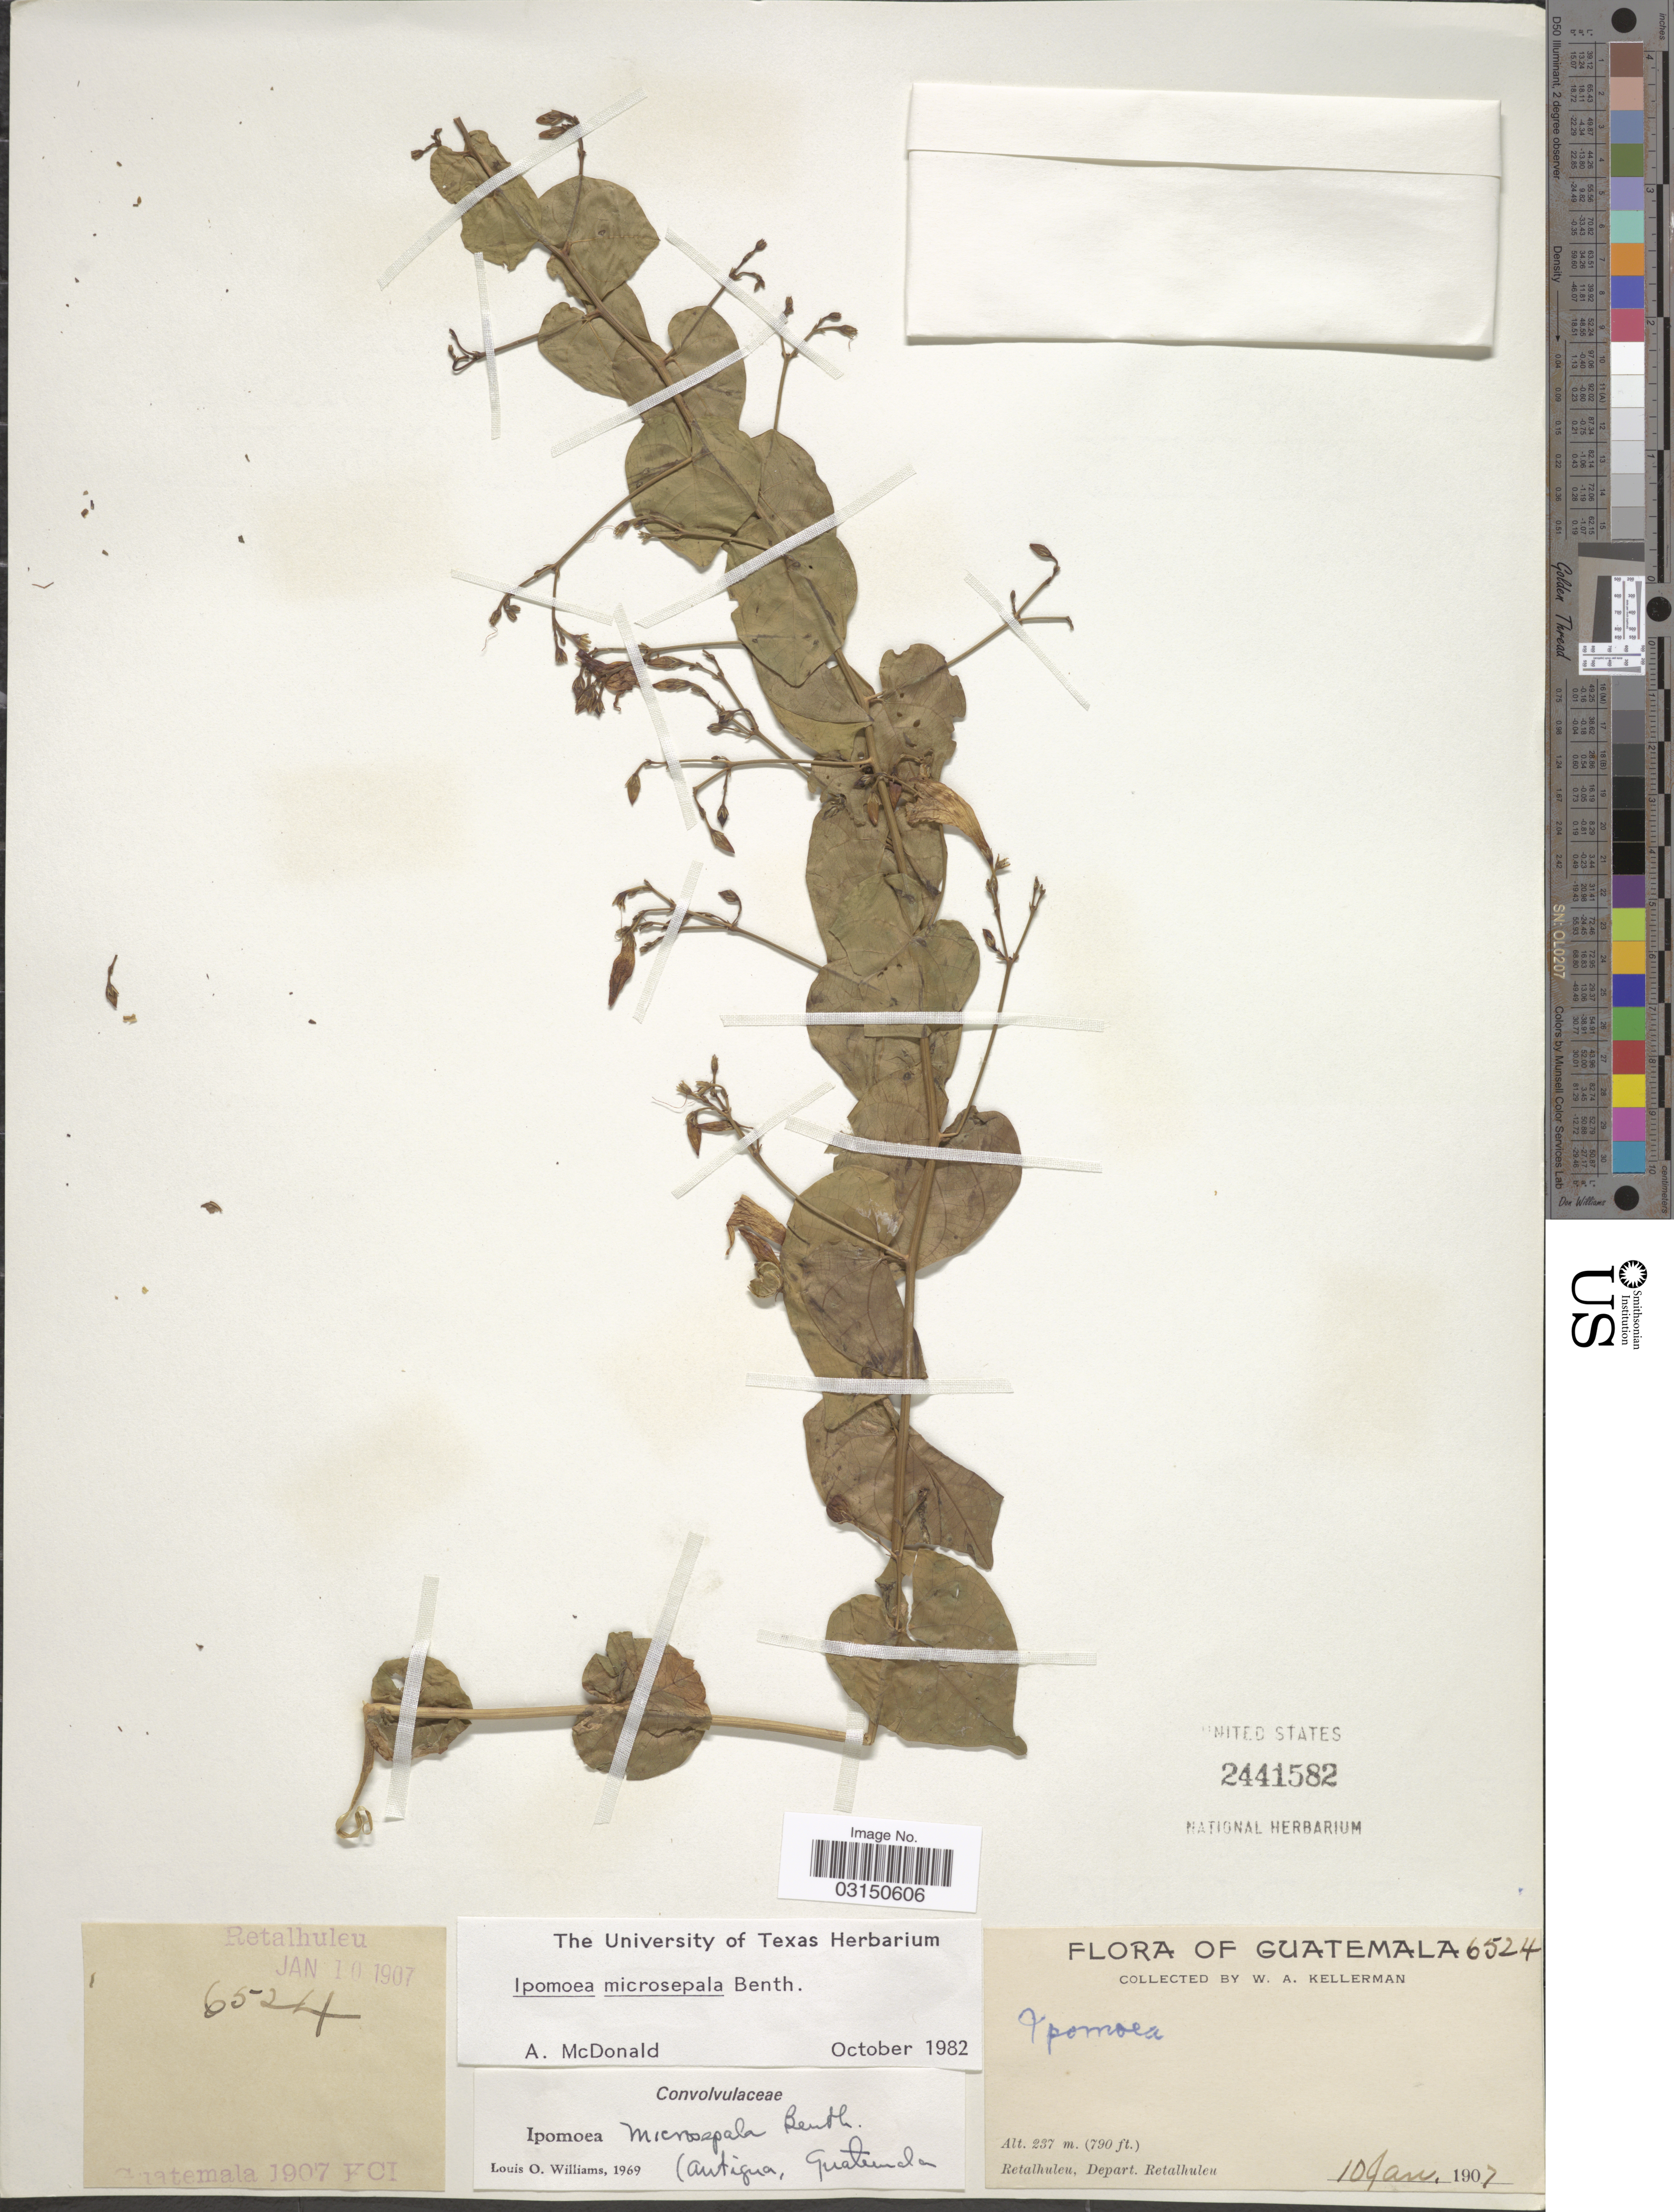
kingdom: Plantae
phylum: Tracheophyta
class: Magnoliopsida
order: Solanales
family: Convolvulaceae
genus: Ipomoea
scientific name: Ipomoea microsepala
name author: Benth.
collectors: W. Kellerman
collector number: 6524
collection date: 1907-01-10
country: Guatemala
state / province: Retalhuleu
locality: Retalheu, Depart. Retalhuleu.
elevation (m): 237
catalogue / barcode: US 2441582